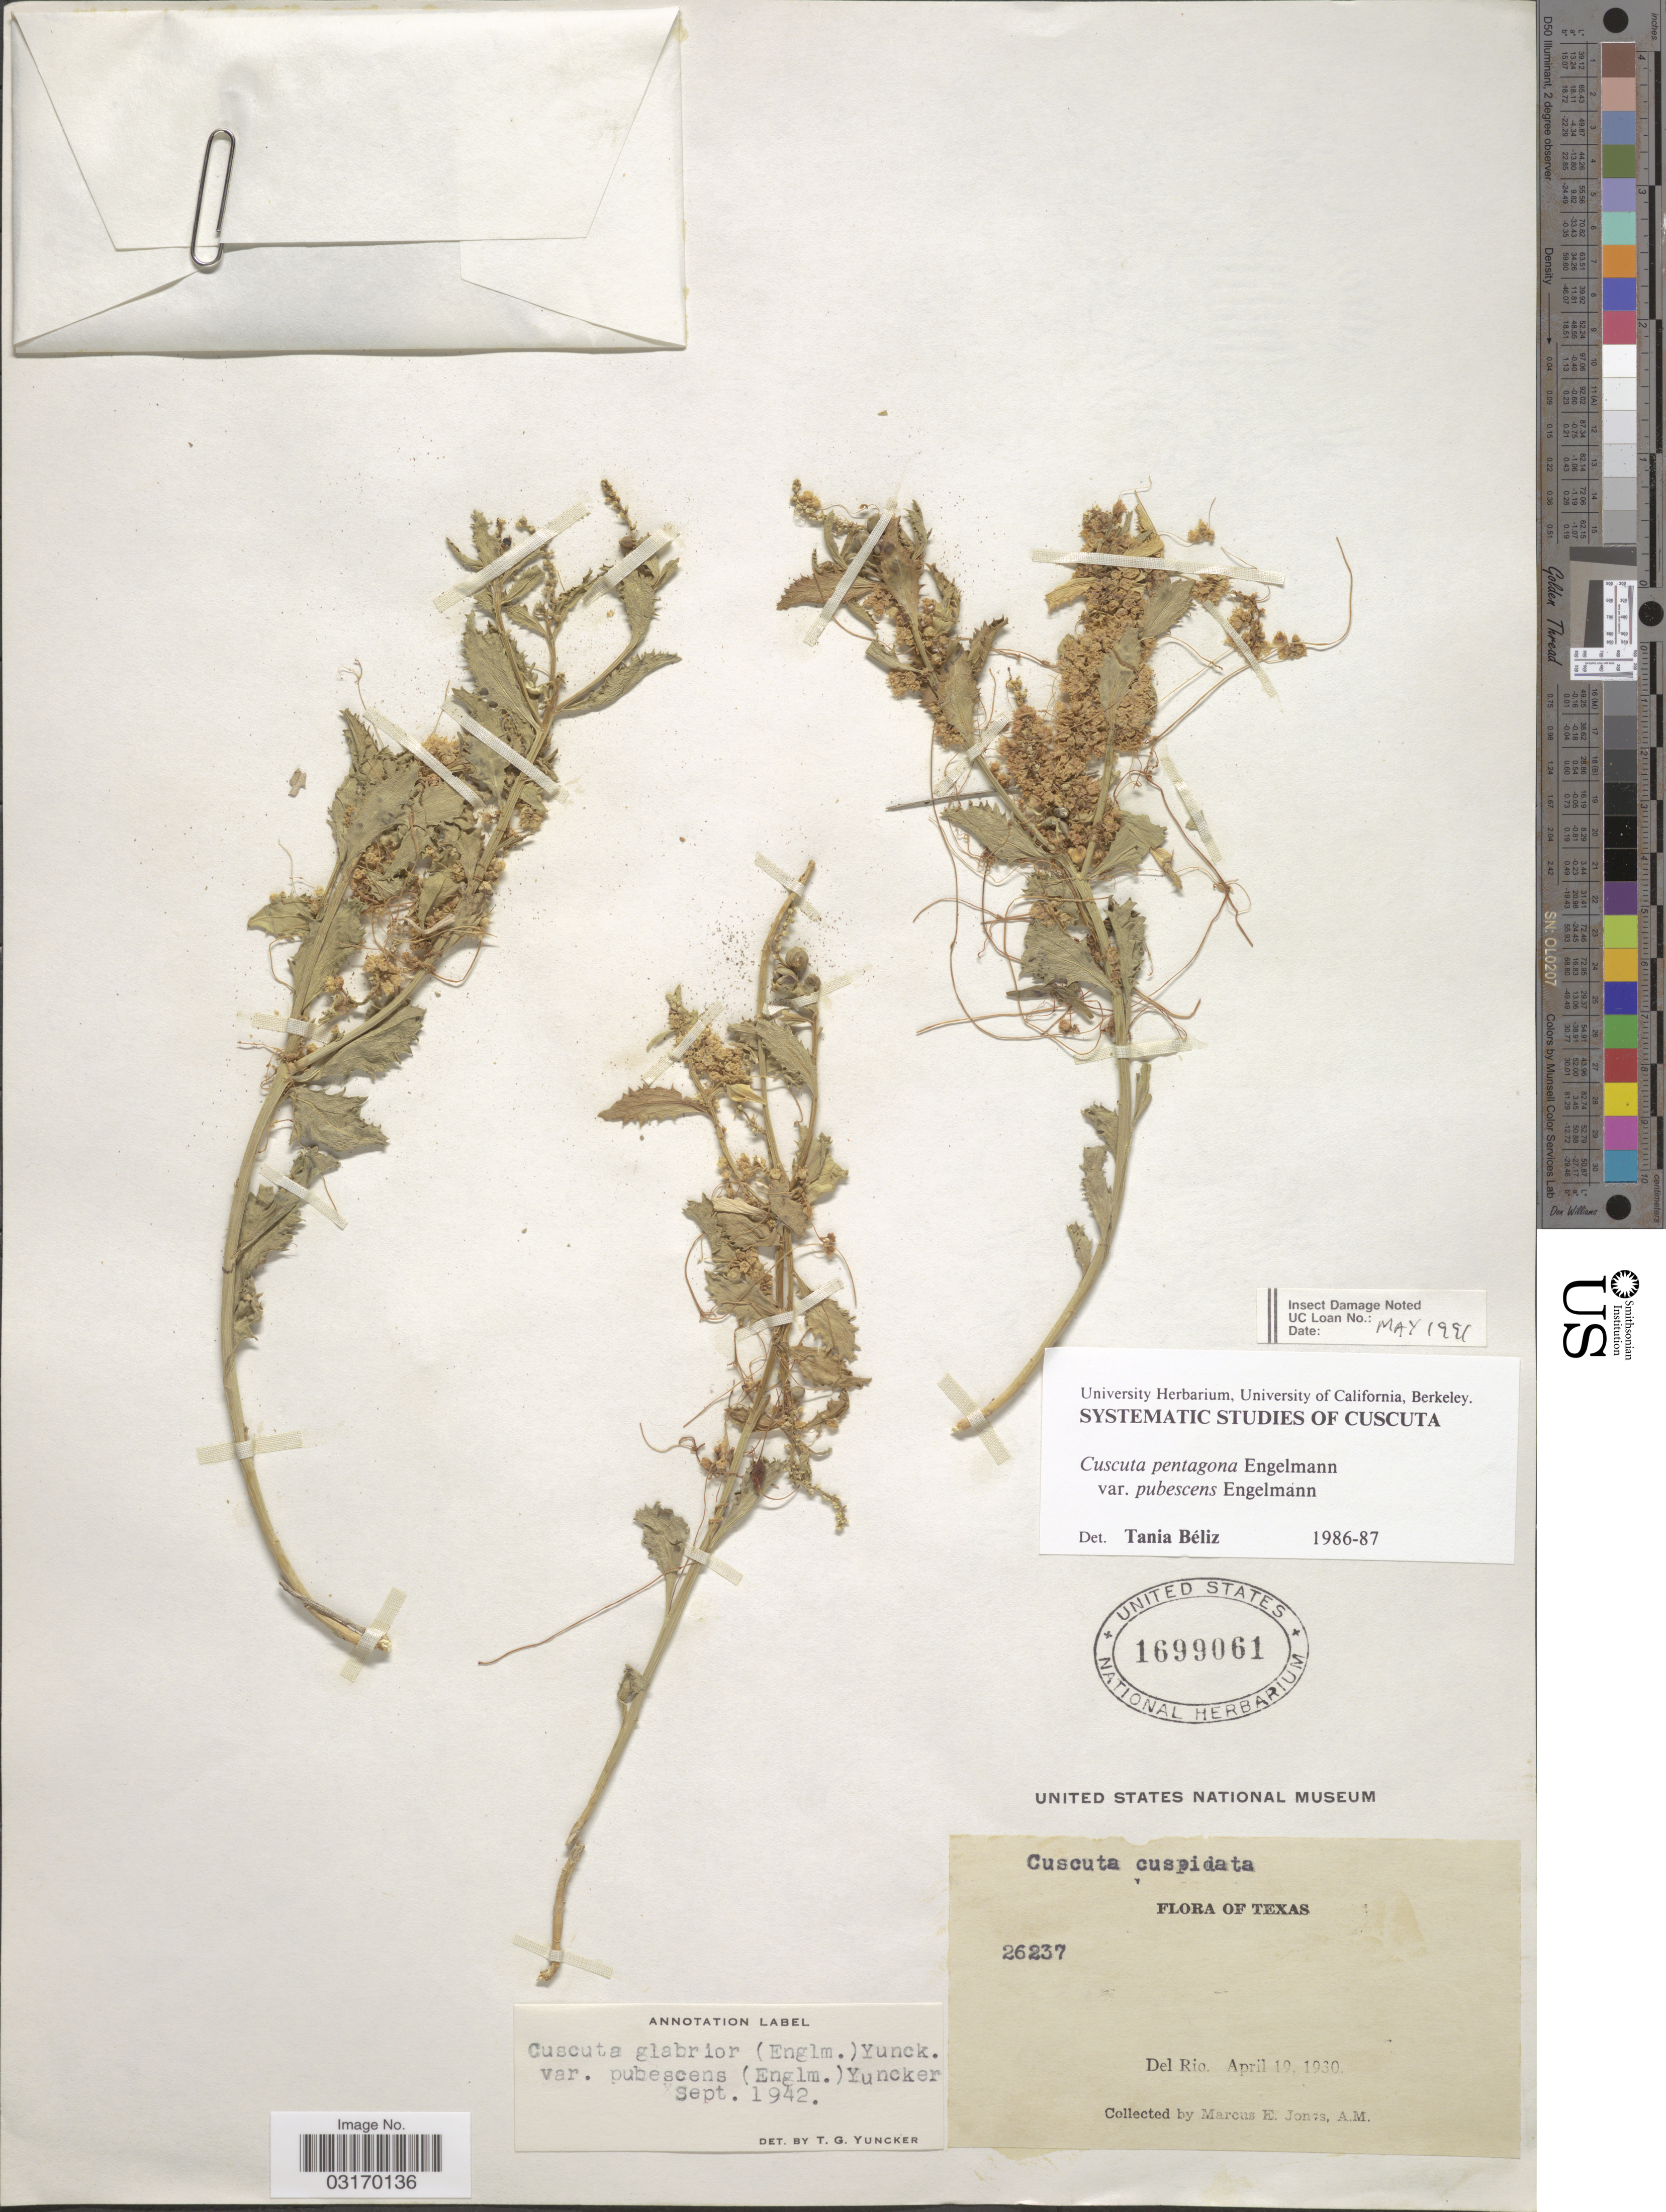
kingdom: Plantae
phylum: Tracheophyta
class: Magnoliopsida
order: Solanales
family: Convolvulaceae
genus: Cuscuta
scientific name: Cuscuta pentagona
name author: Engelm.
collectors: M. E. Jones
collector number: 26237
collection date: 1930-04-19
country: United States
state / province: Texas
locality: Del Rio.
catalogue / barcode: US 1699061